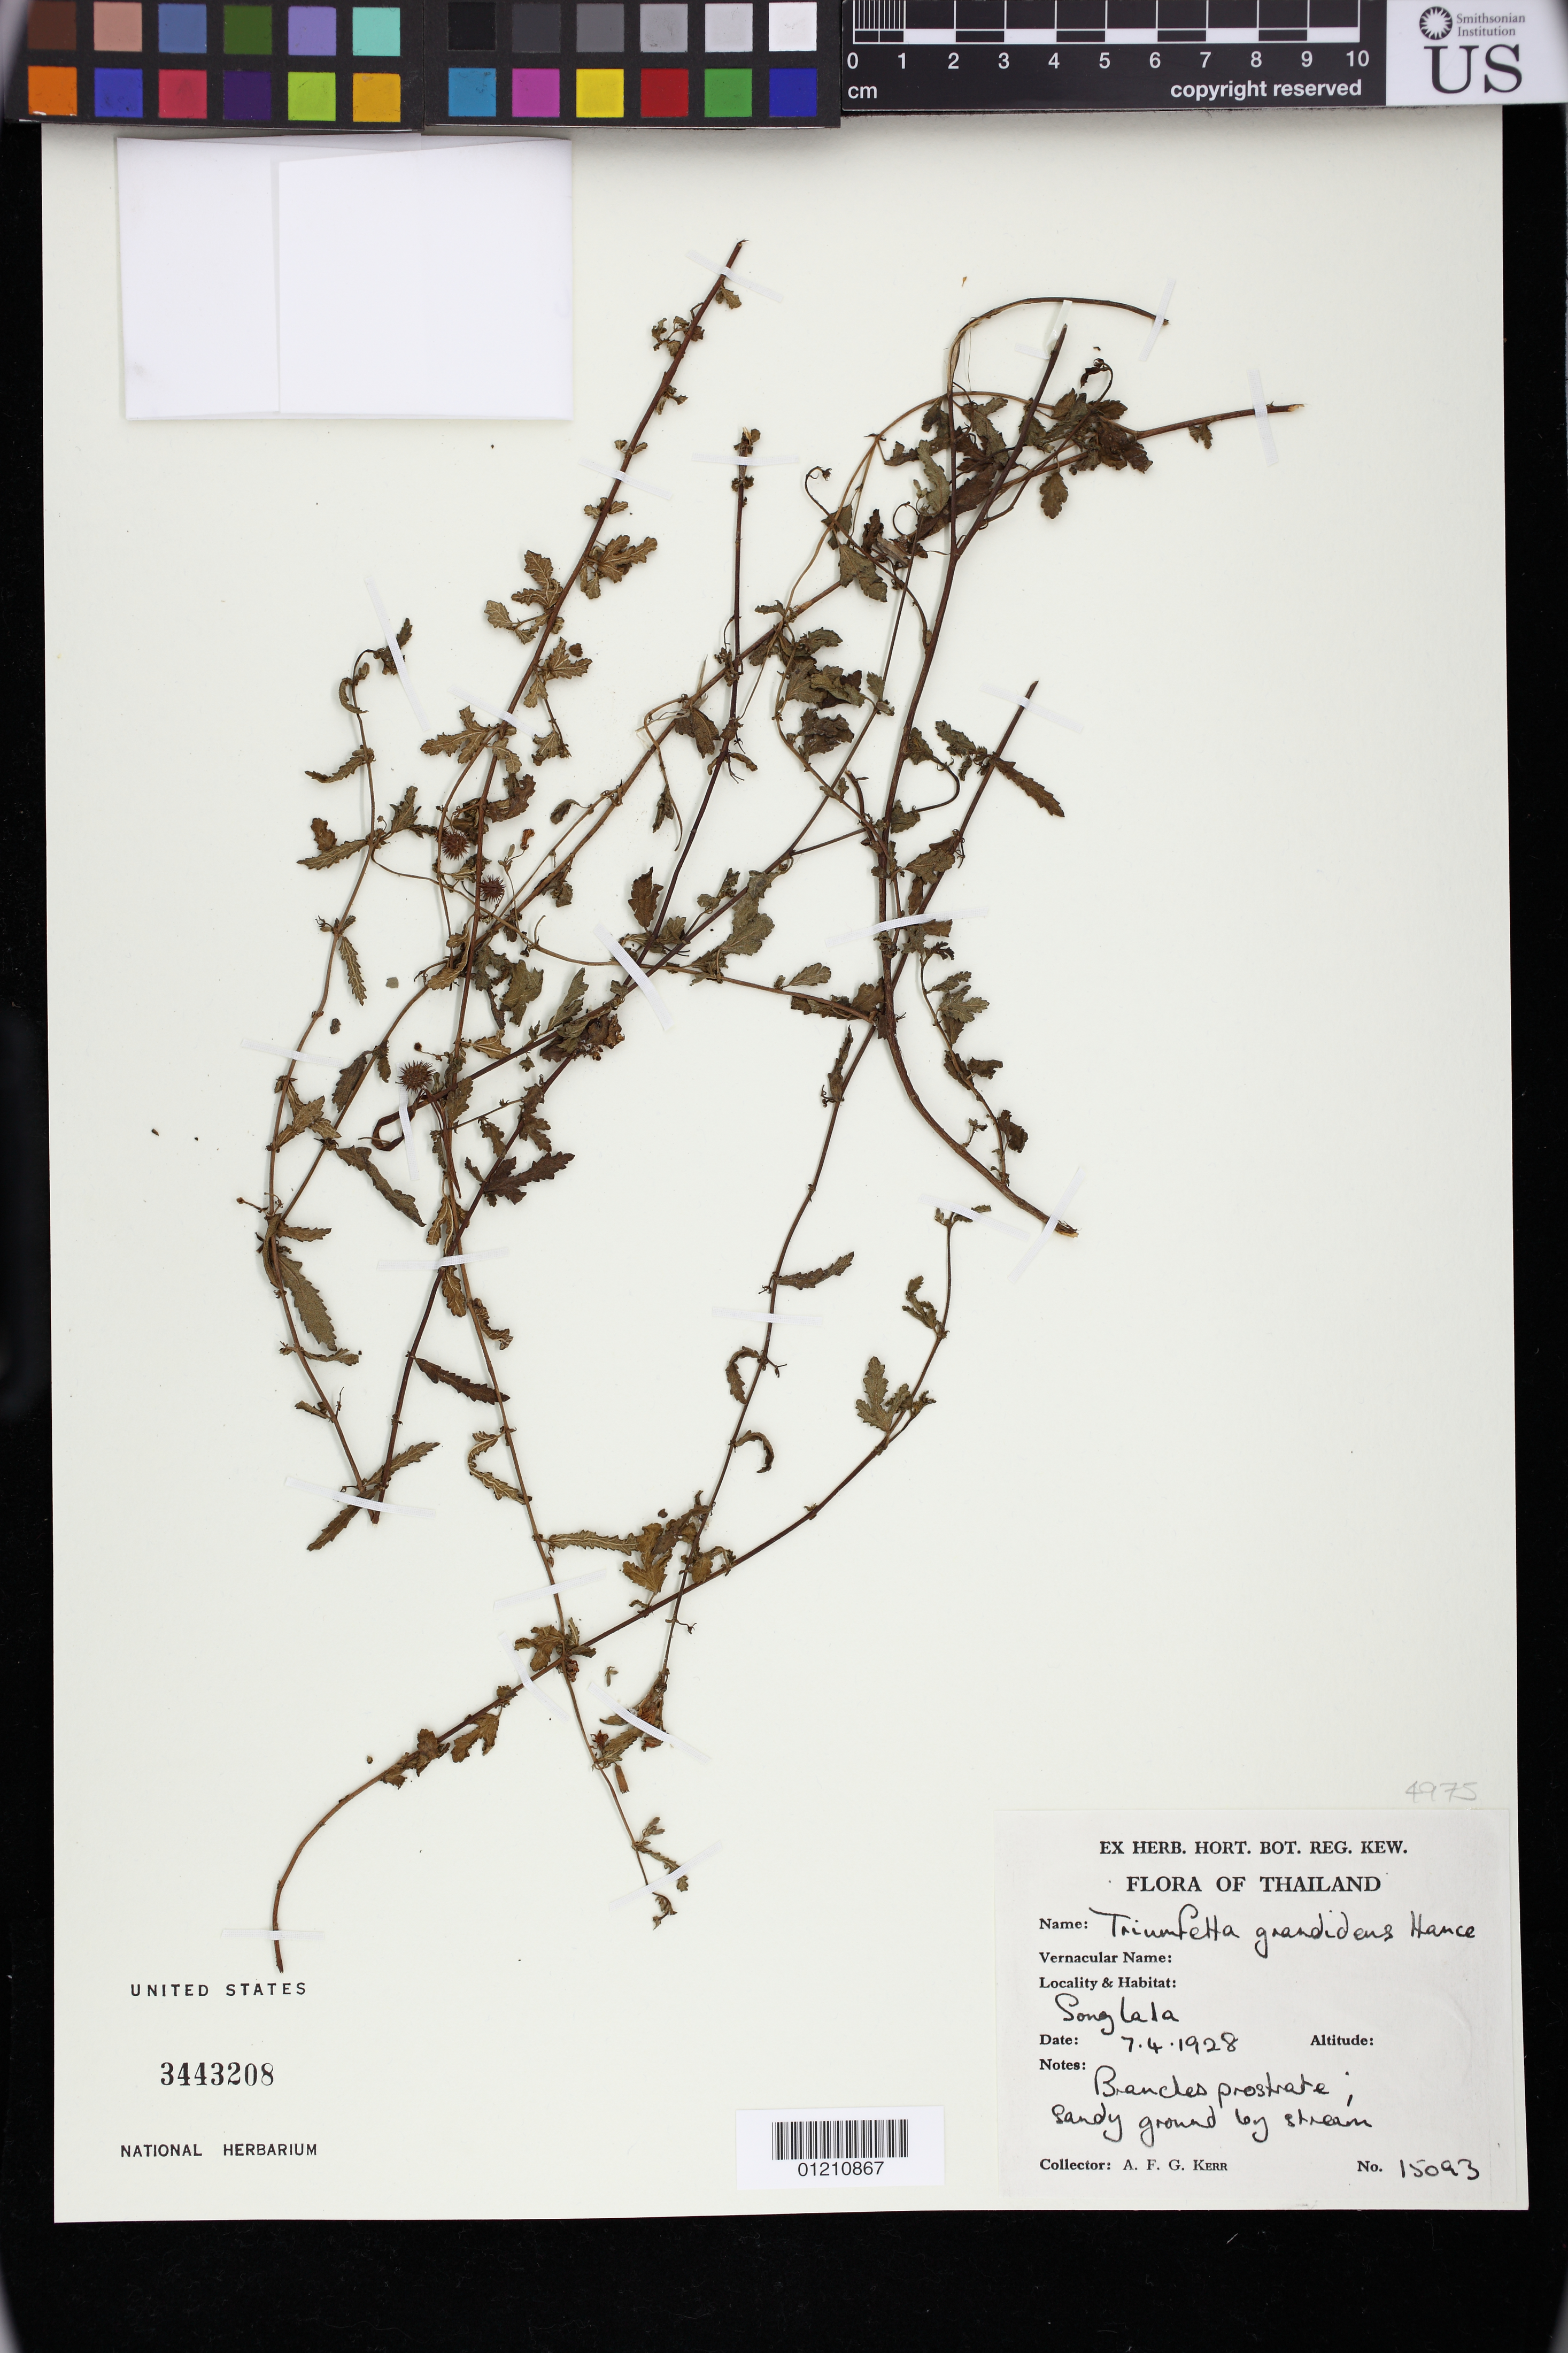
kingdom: Plantae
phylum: Tracheophyta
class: Magnoliopsida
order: Malvales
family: Malvaceae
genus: Triumfetta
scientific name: Triumfetta grandidens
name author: Hance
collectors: A. F. G. Kerr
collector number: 15093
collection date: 1928-04-07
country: Thailand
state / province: Songkhla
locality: Songkhla (Songlala)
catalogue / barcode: US 3443208